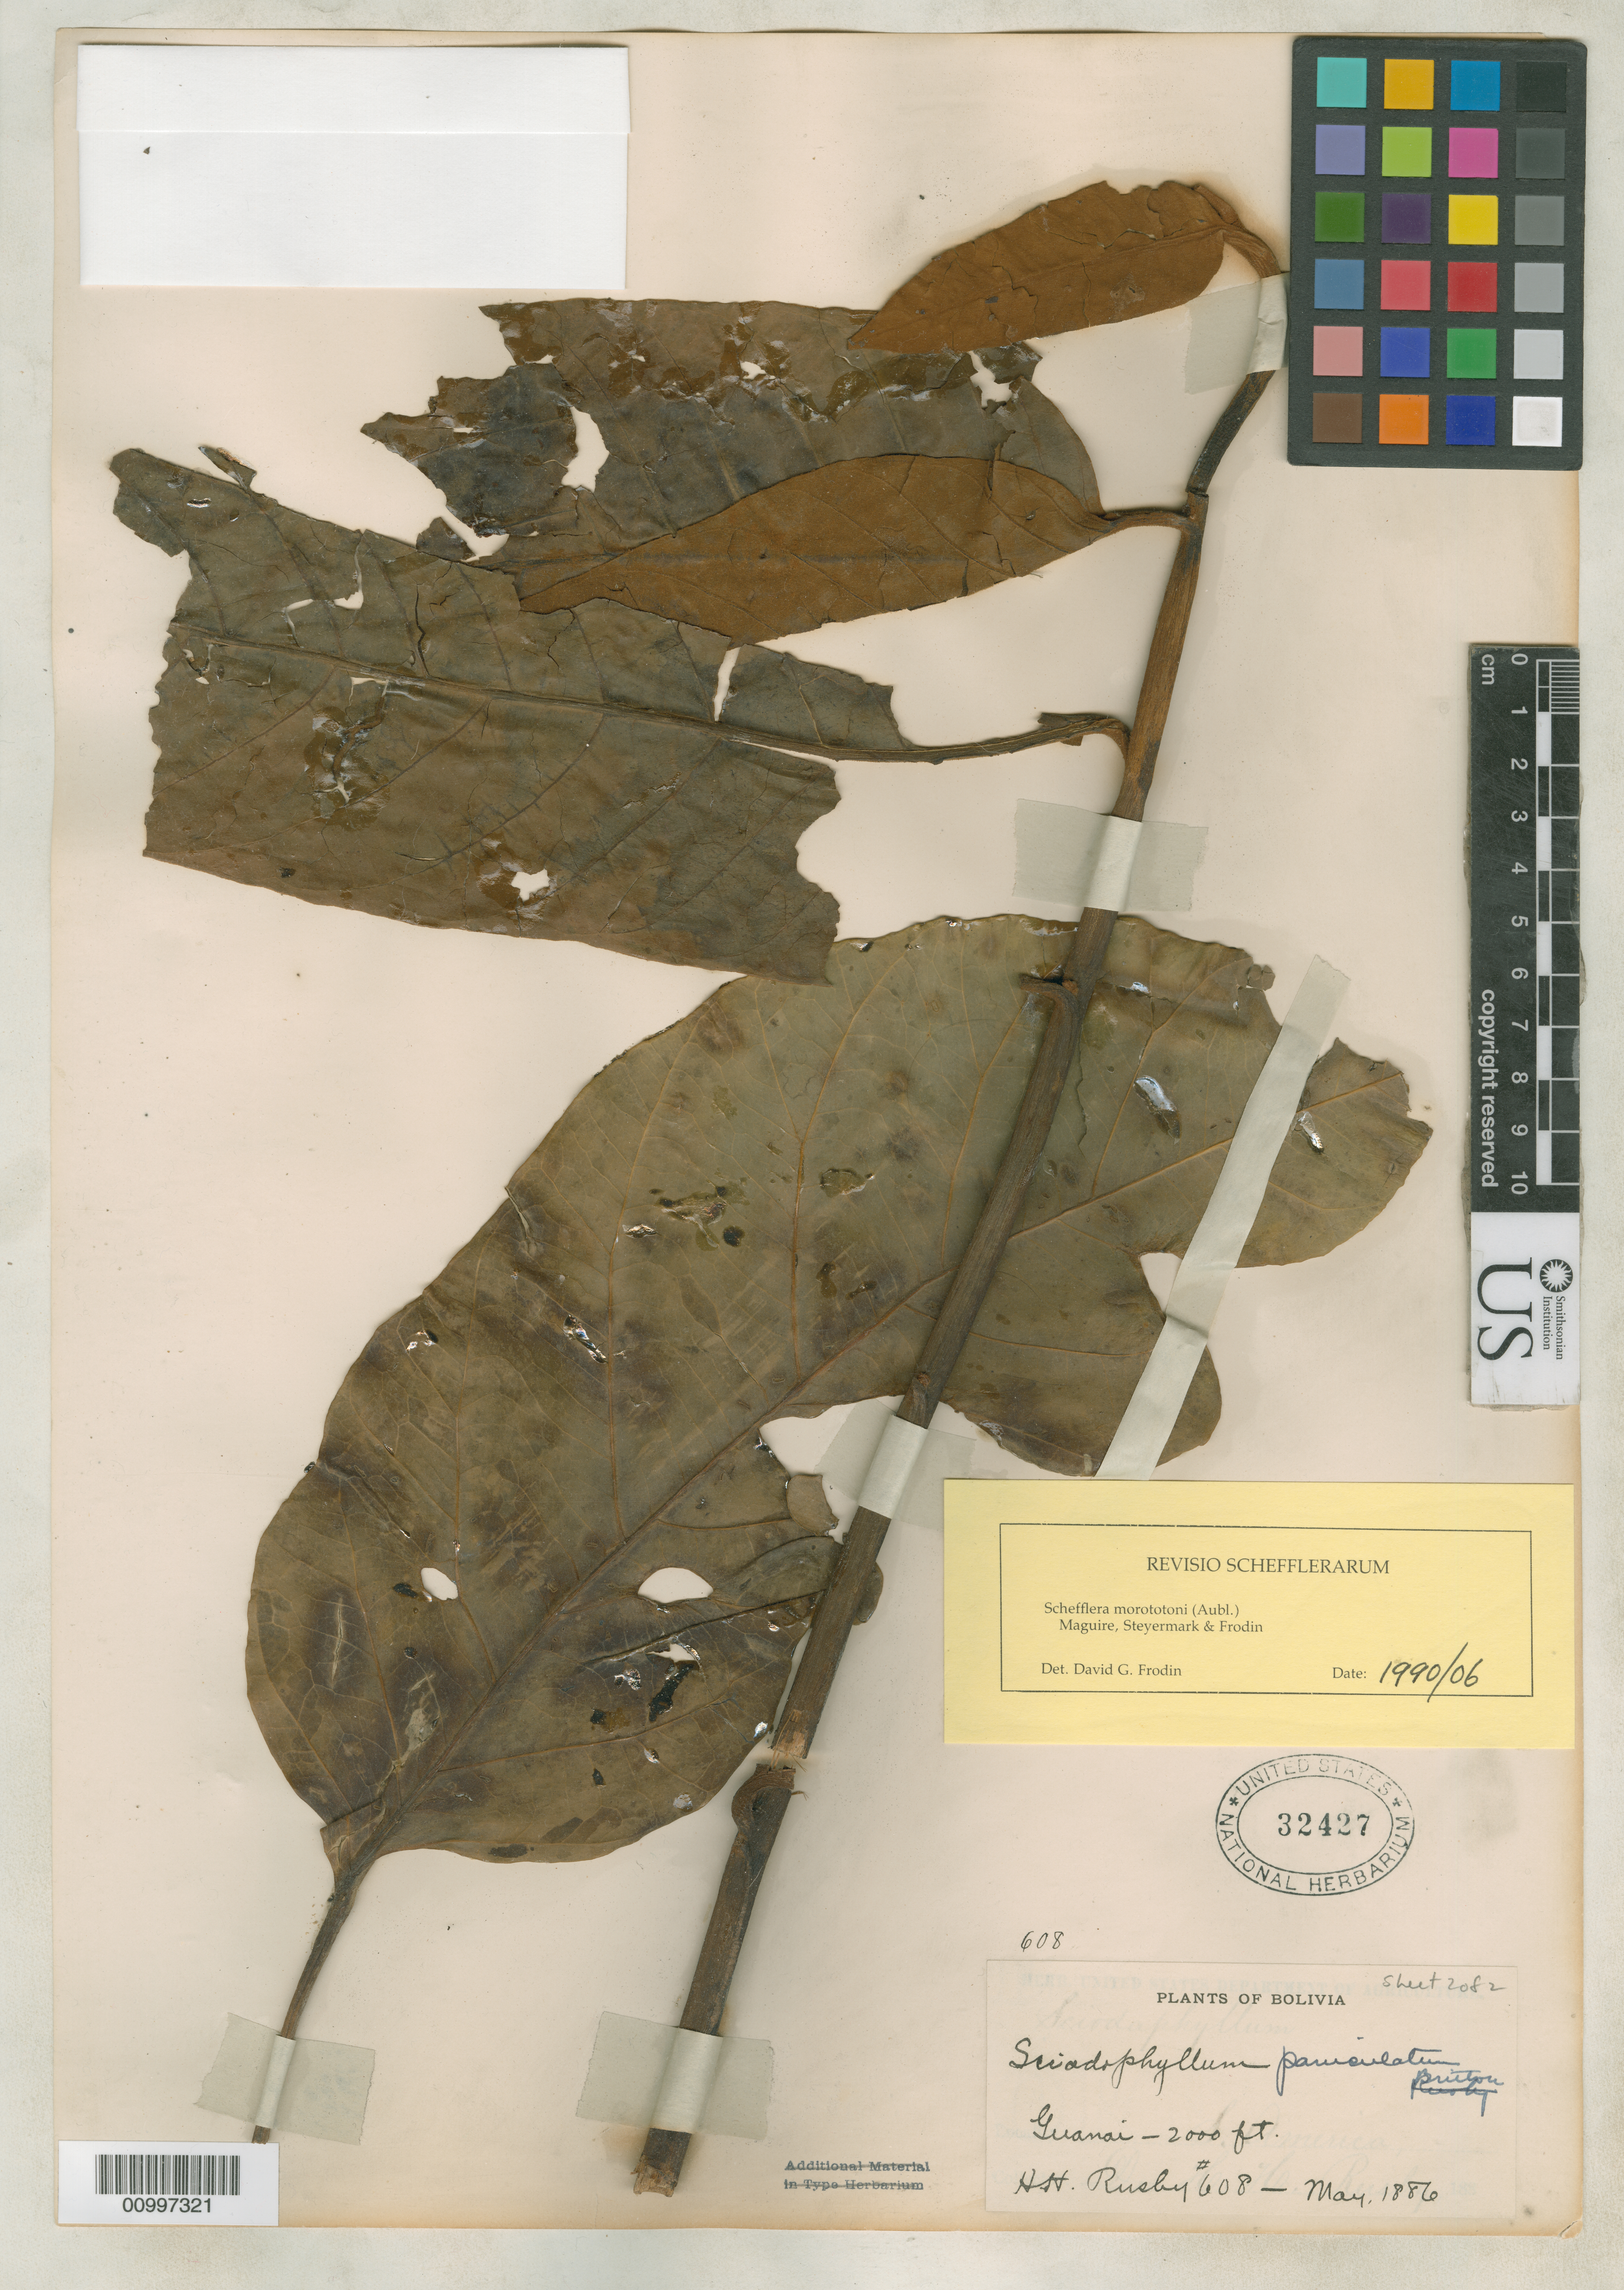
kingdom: Plantae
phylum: Tracheophyta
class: Magnoliopsida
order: Apiales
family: Araliaceae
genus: Sciodaphyllum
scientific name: Sciodaphyllum paniculatum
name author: Britton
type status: Type Collection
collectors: H. H. Rusby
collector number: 608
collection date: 1886-05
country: Bolivia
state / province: La Páz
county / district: Larecaja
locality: Guanay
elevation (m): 610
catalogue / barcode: US 32427